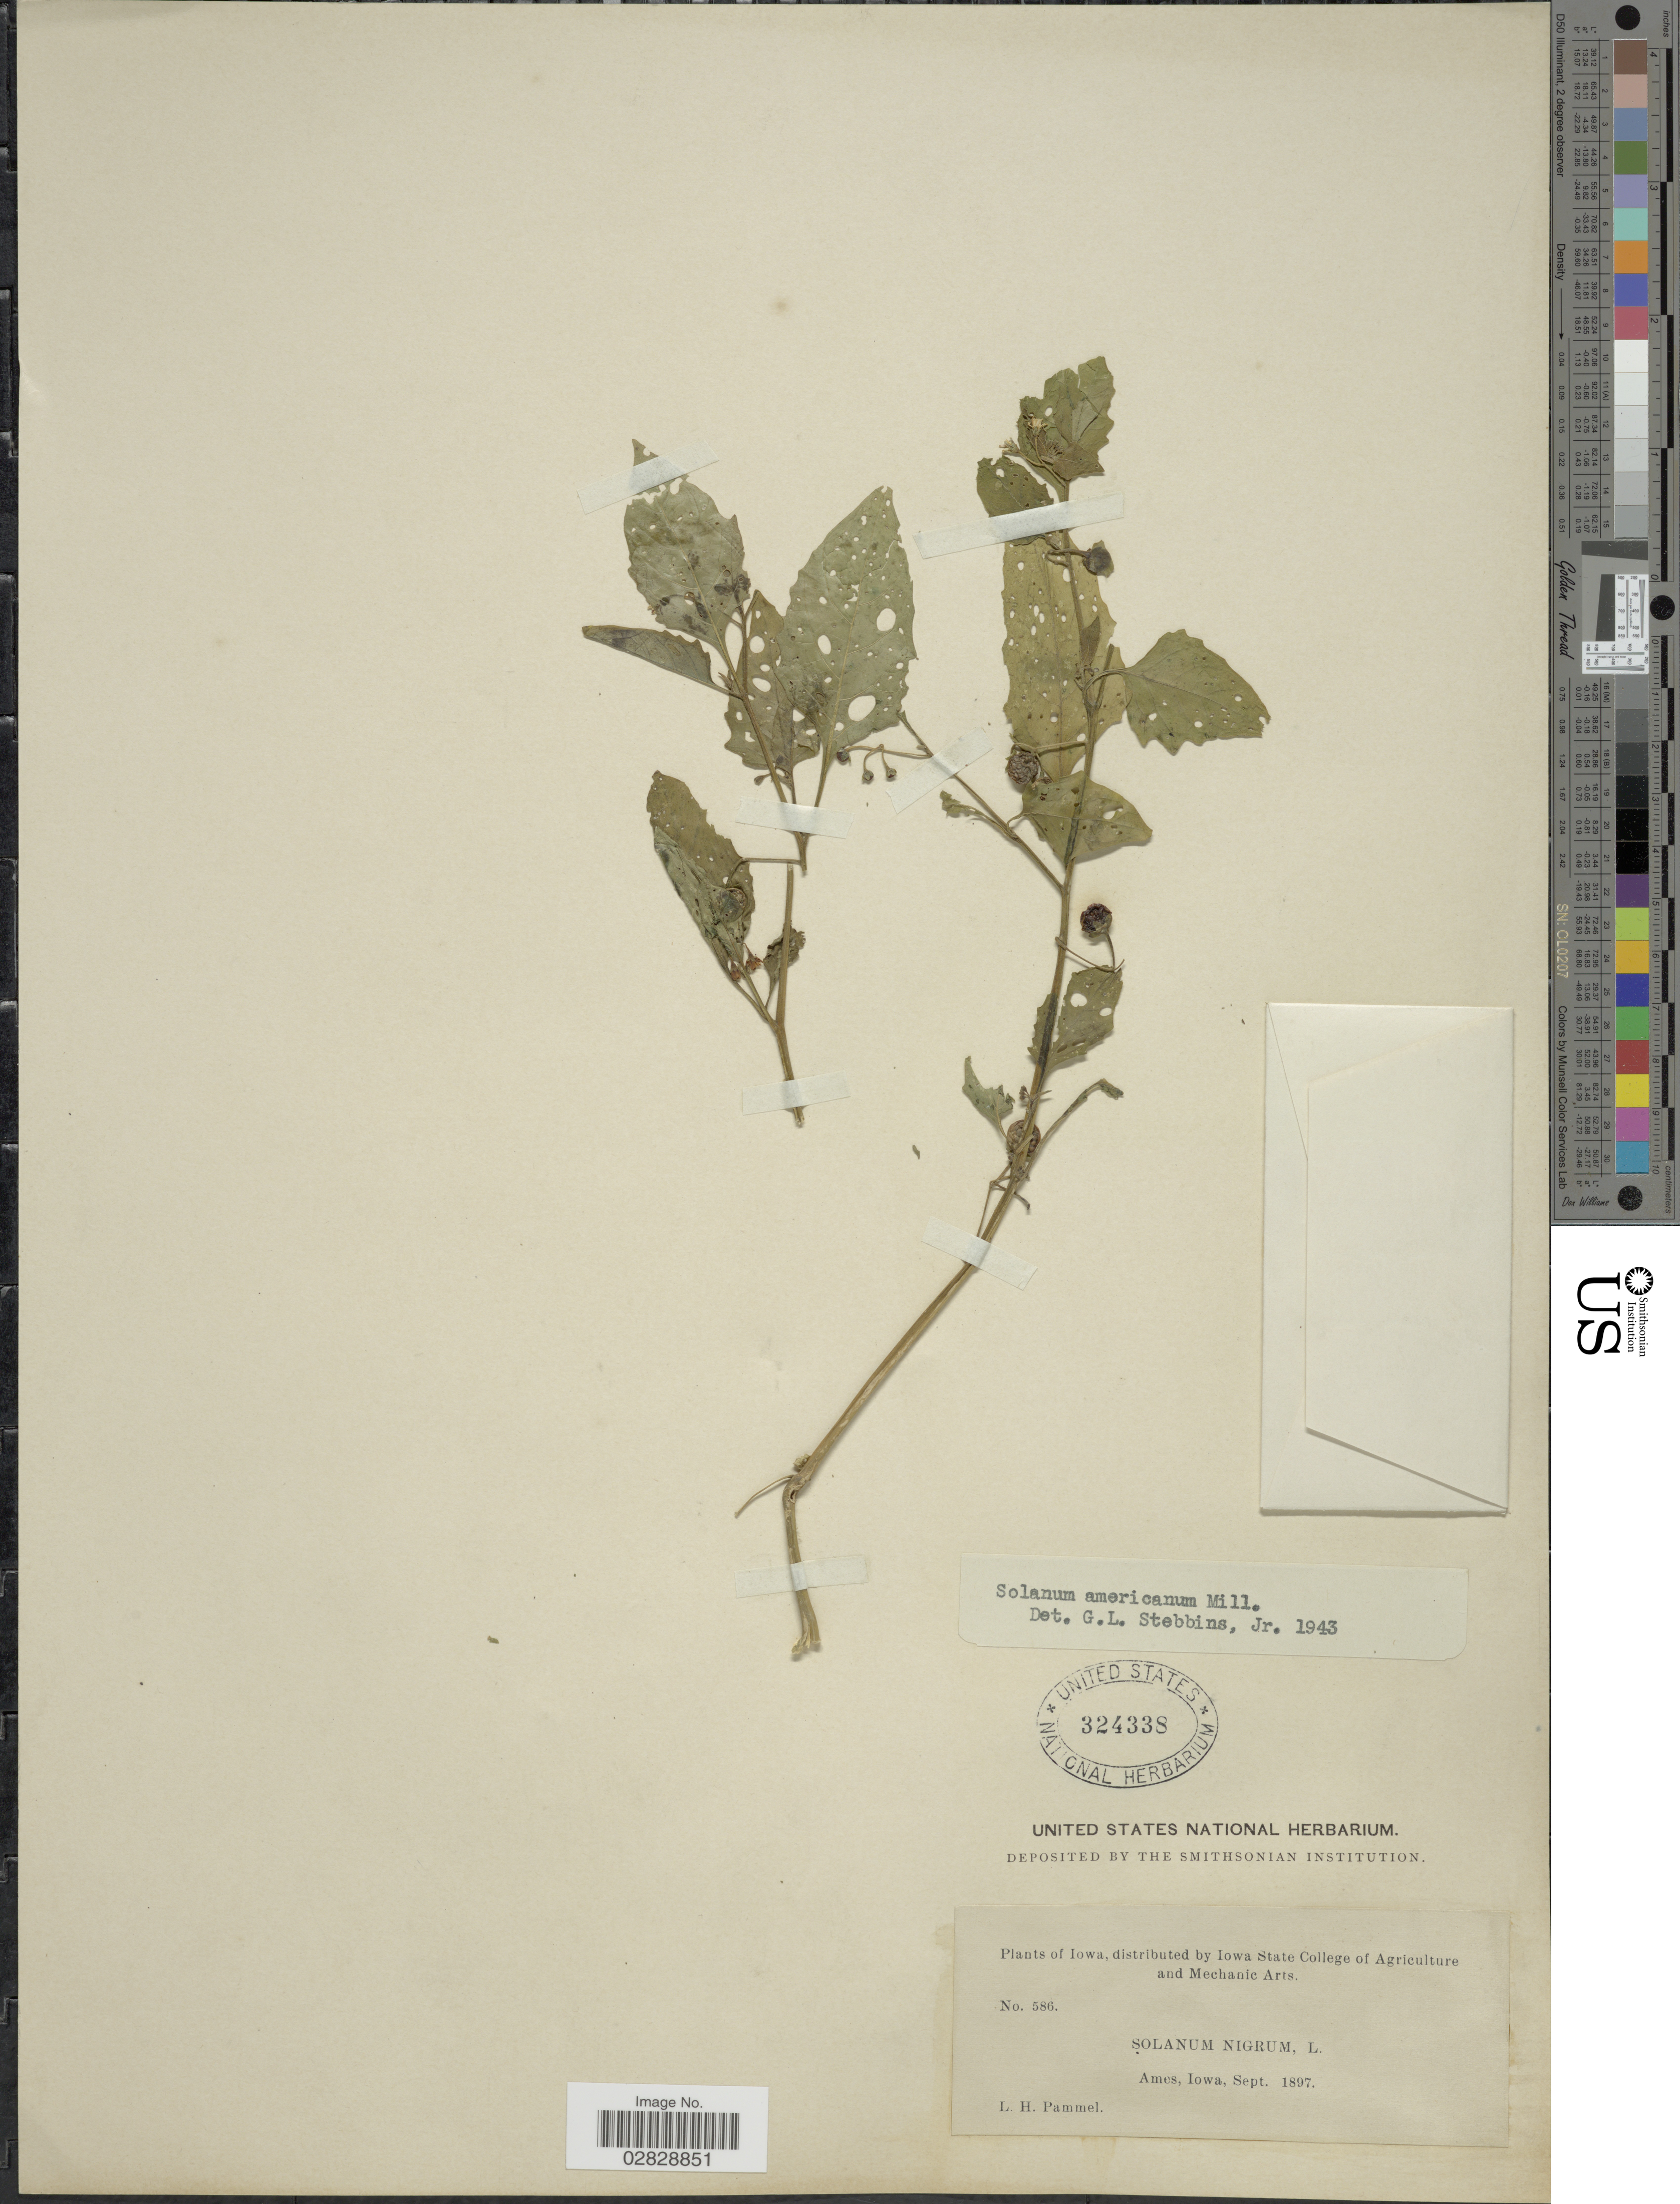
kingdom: Plantae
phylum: Tracheophyta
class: Magnoliopsida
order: Solanales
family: Solanaceae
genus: Solanum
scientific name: Solanum emulans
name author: Raf.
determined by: Knapp, S. D.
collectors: L. Pammell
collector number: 586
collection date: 1897-09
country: United States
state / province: Iowa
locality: Ames.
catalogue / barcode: US 324338